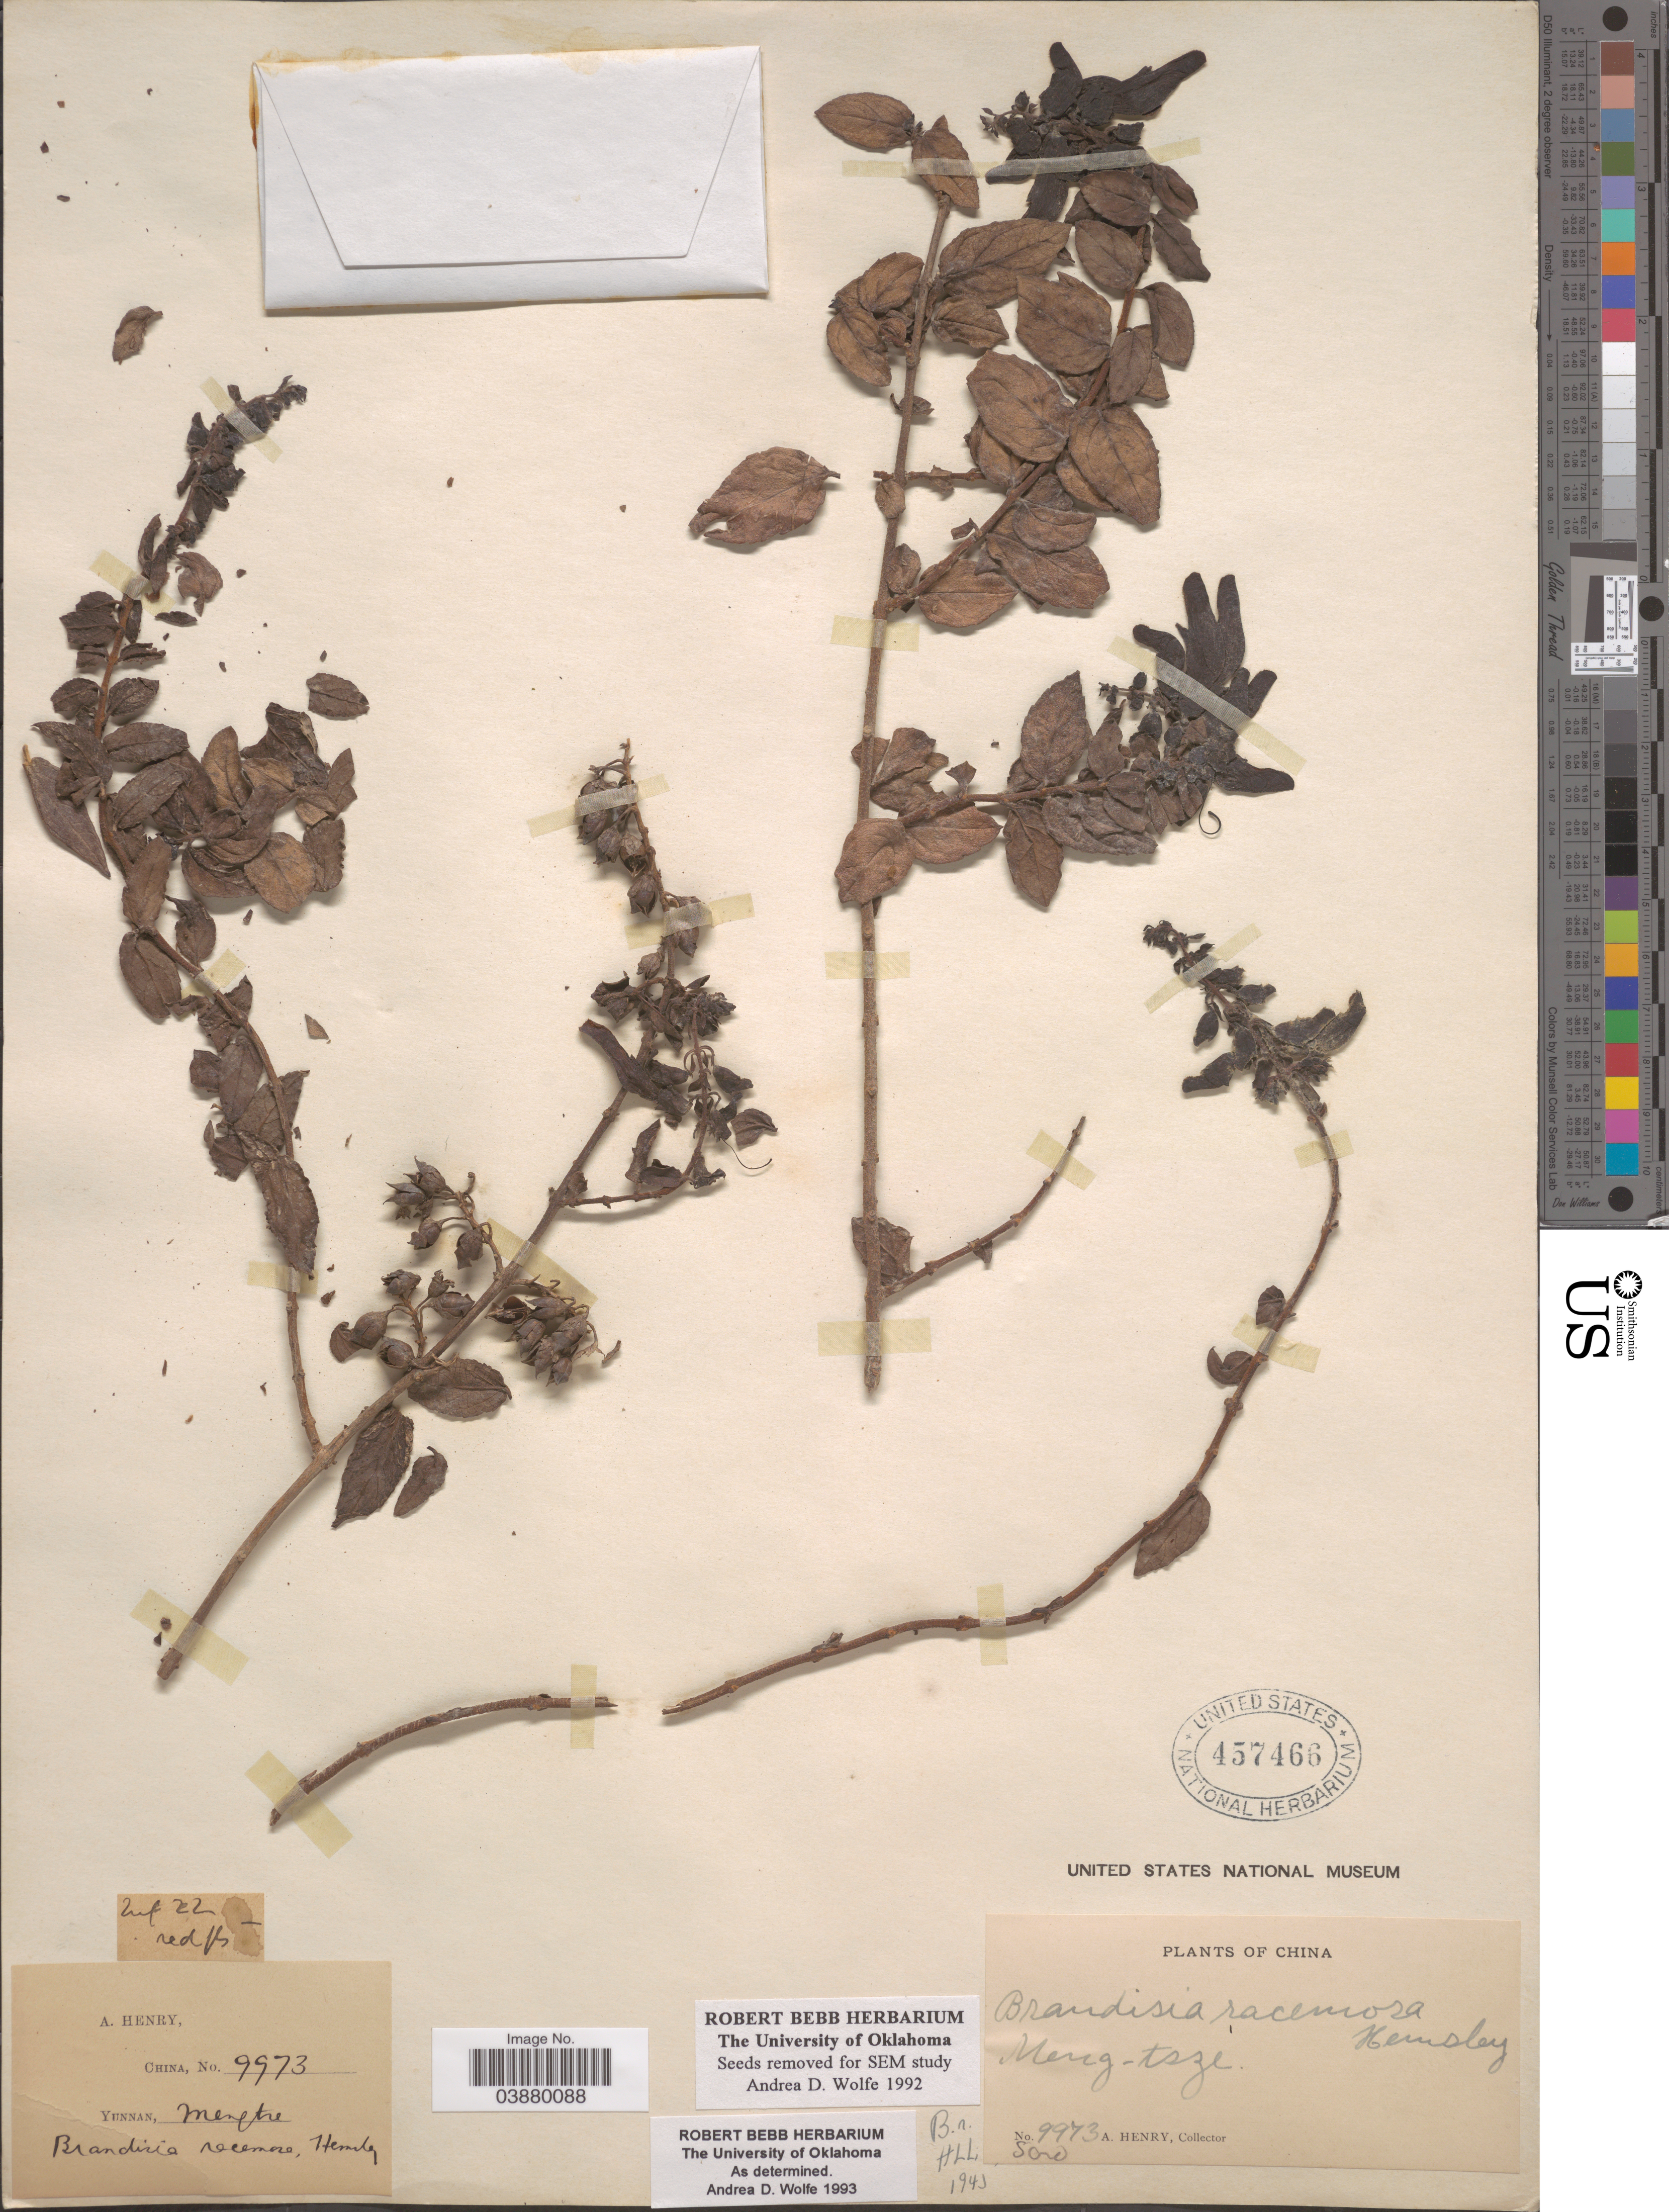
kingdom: Plantae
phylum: Tracheophyta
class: Magnoliopsida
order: Lamiales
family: Orobanchaceae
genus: Brandisia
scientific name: Brandisia racemosa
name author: Hemsl.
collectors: A. Henry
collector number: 9973/500 ?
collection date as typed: Transcribed d/m/y: /7/22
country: China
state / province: Yunnan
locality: Meng-tsze.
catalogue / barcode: US 457466